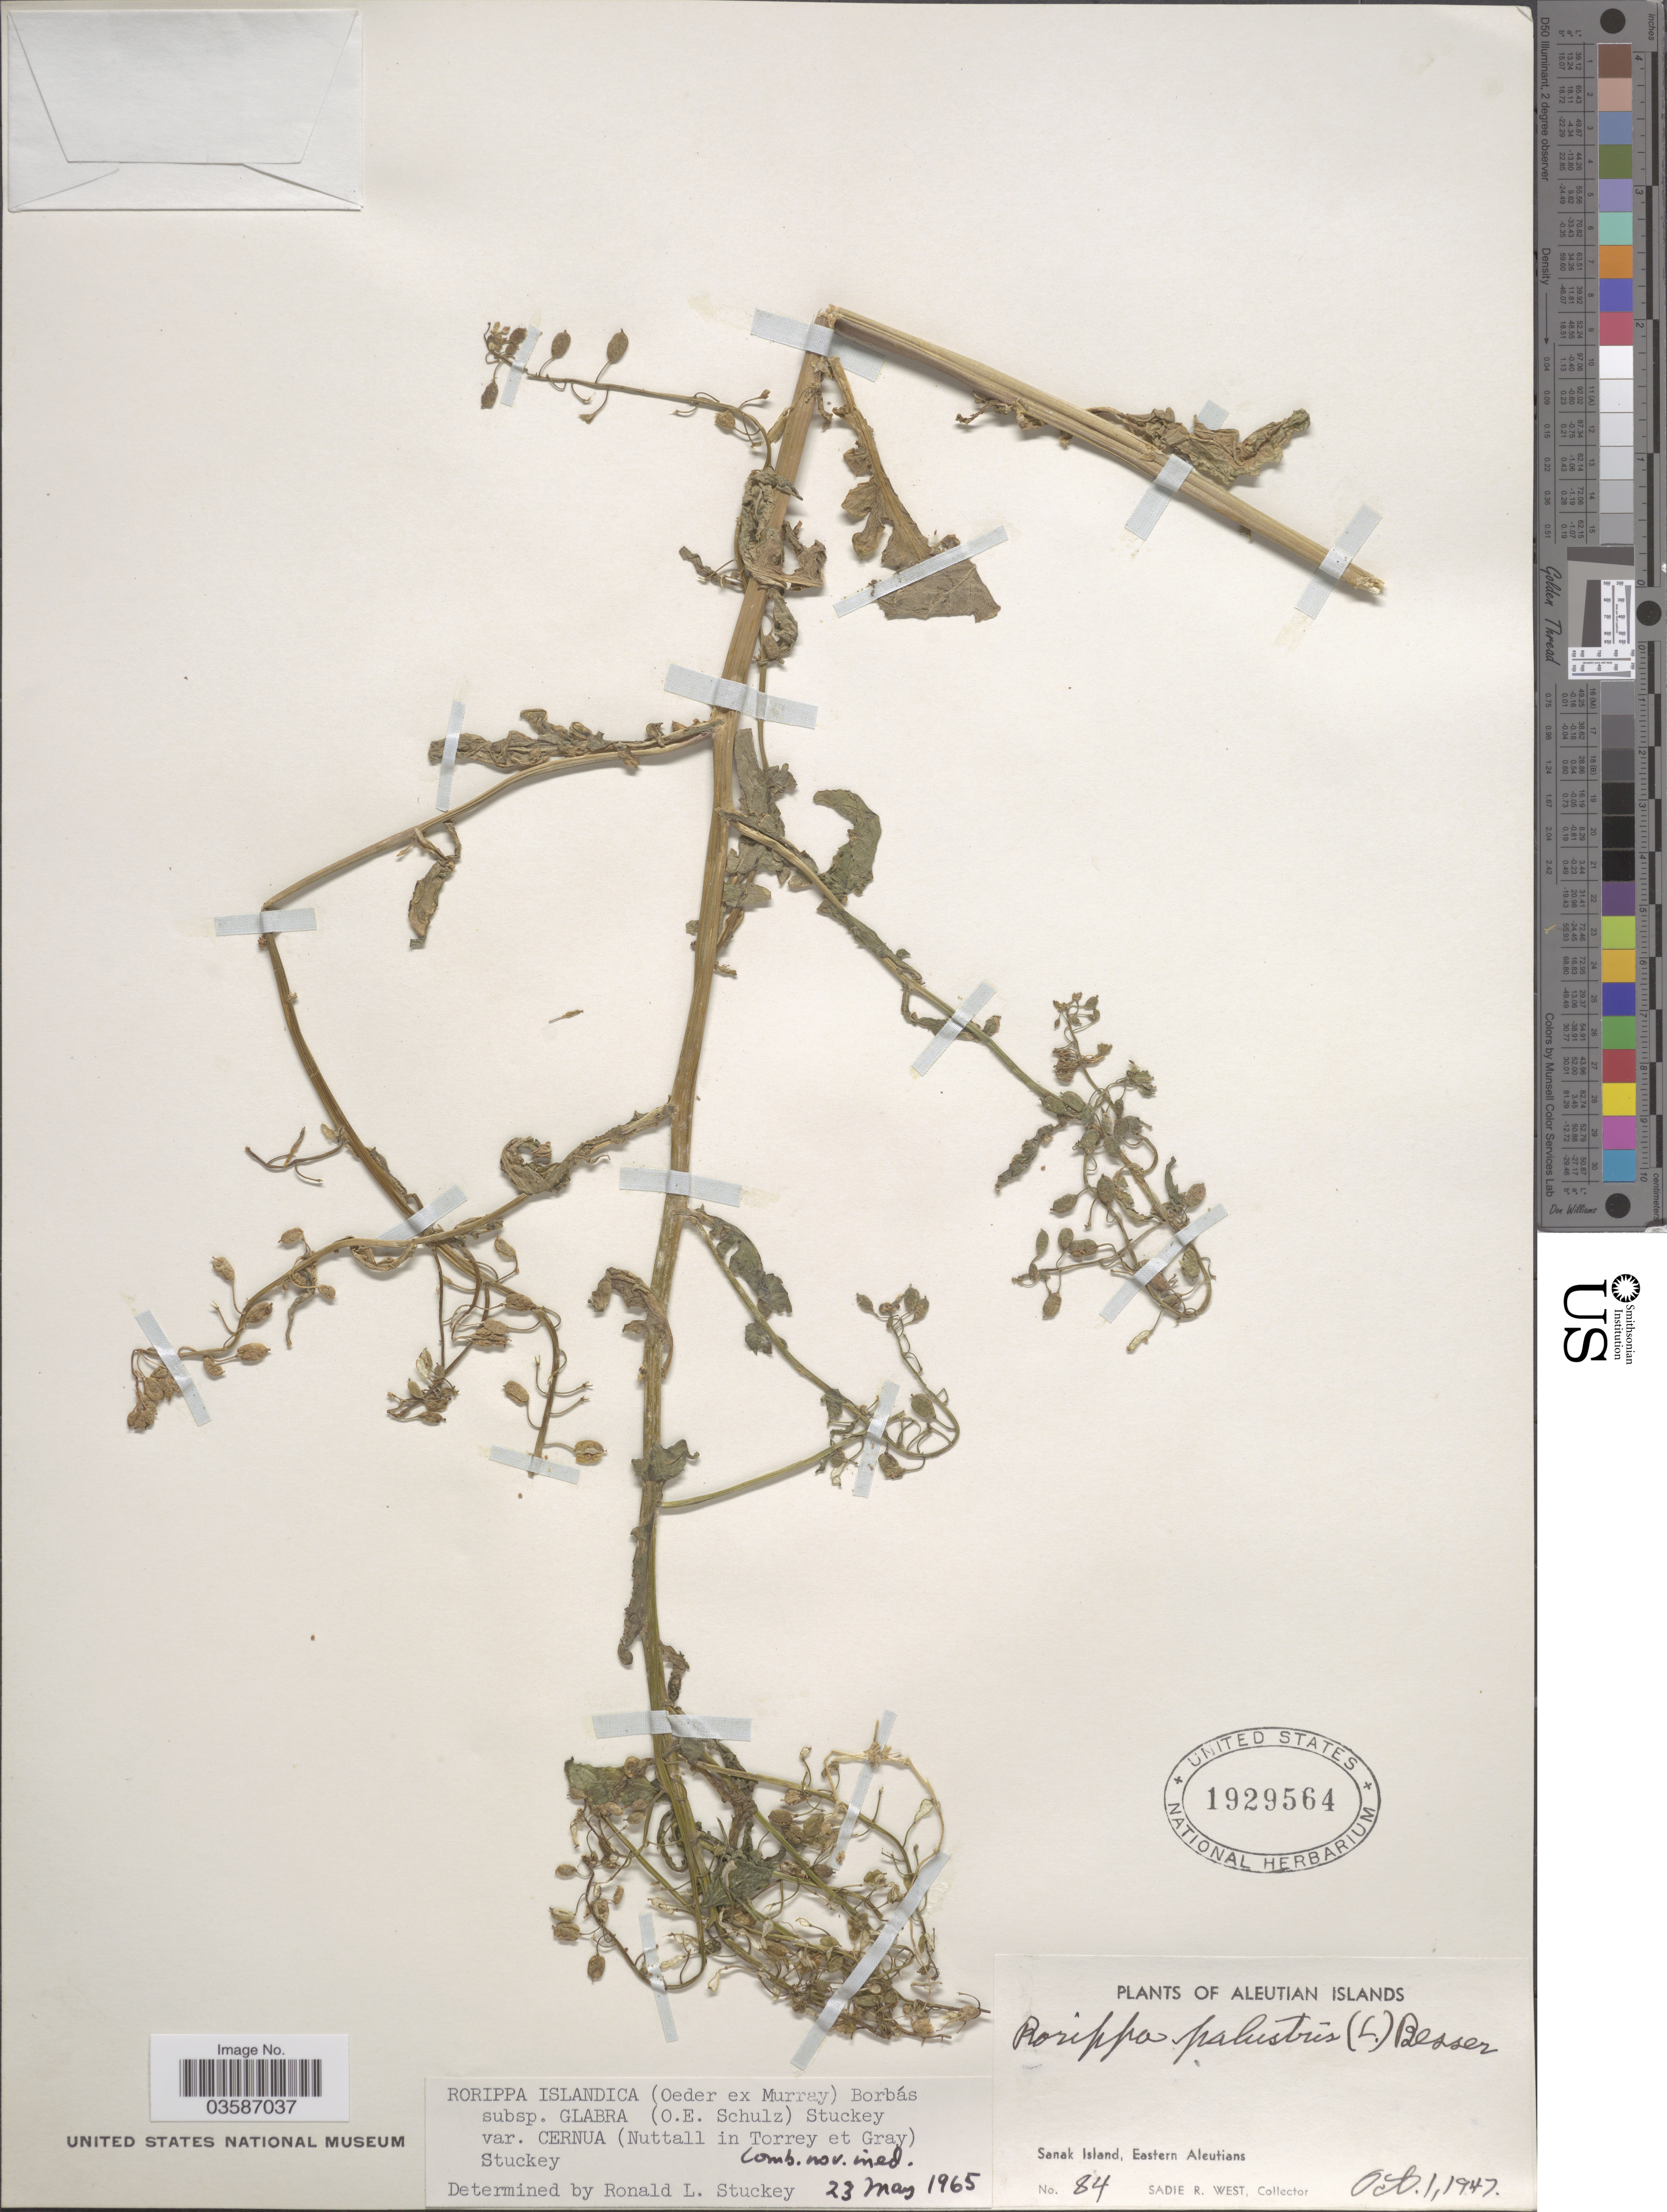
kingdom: Plantae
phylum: Tracheophyta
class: Magnoliopsida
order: Brassicales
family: Brassicaceae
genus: Rorippa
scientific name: Rorippa islandica var. cernua (Nutt.) Stuckey comb. nov. ined.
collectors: S. R. West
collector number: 84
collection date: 1947-10-01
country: United States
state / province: Alaska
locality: Aleutian Islands. Sanak Island, Eastern Aleutians.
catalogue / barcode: US 1929564